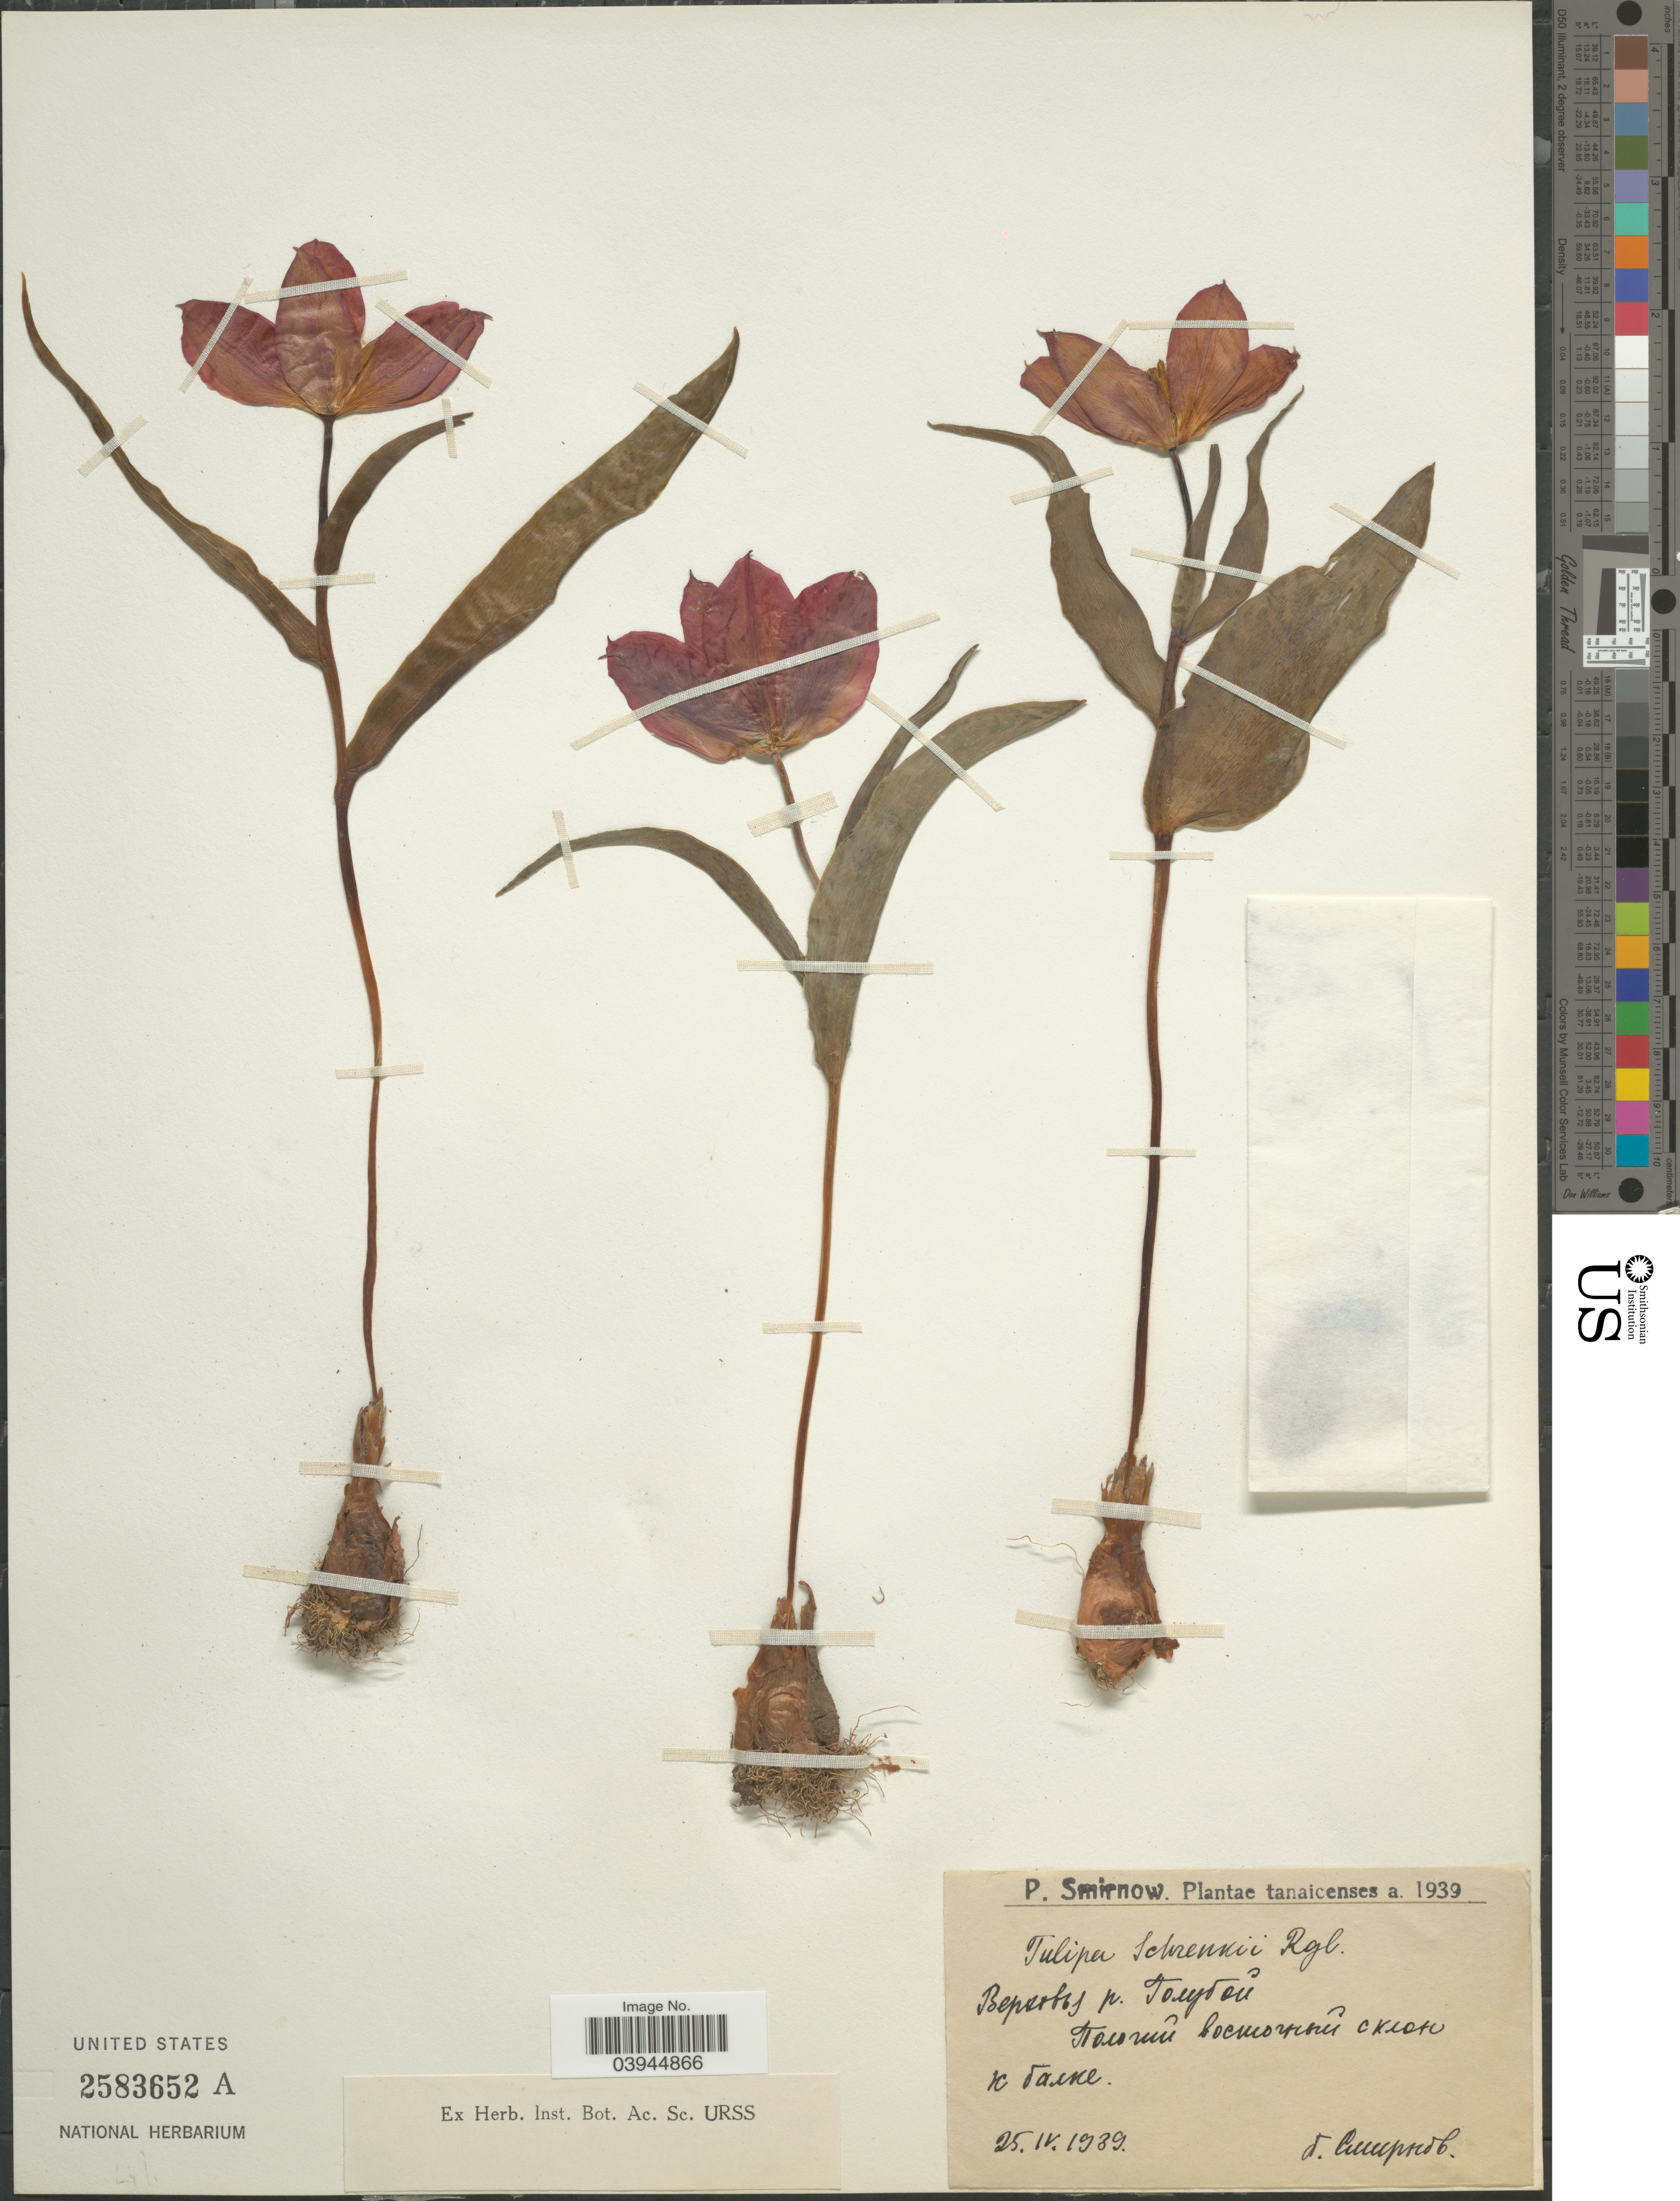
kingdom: Plantae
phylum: Tracheophyta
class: Liliopsida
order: Liliales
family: Liliaceae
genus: Tulipa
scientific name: Tulipa schrenkii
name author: Regel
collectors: P. Smirnov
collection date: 1939-04-25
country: Russian Federation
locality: Upper of river Golubaya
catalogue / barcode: US 2583652A